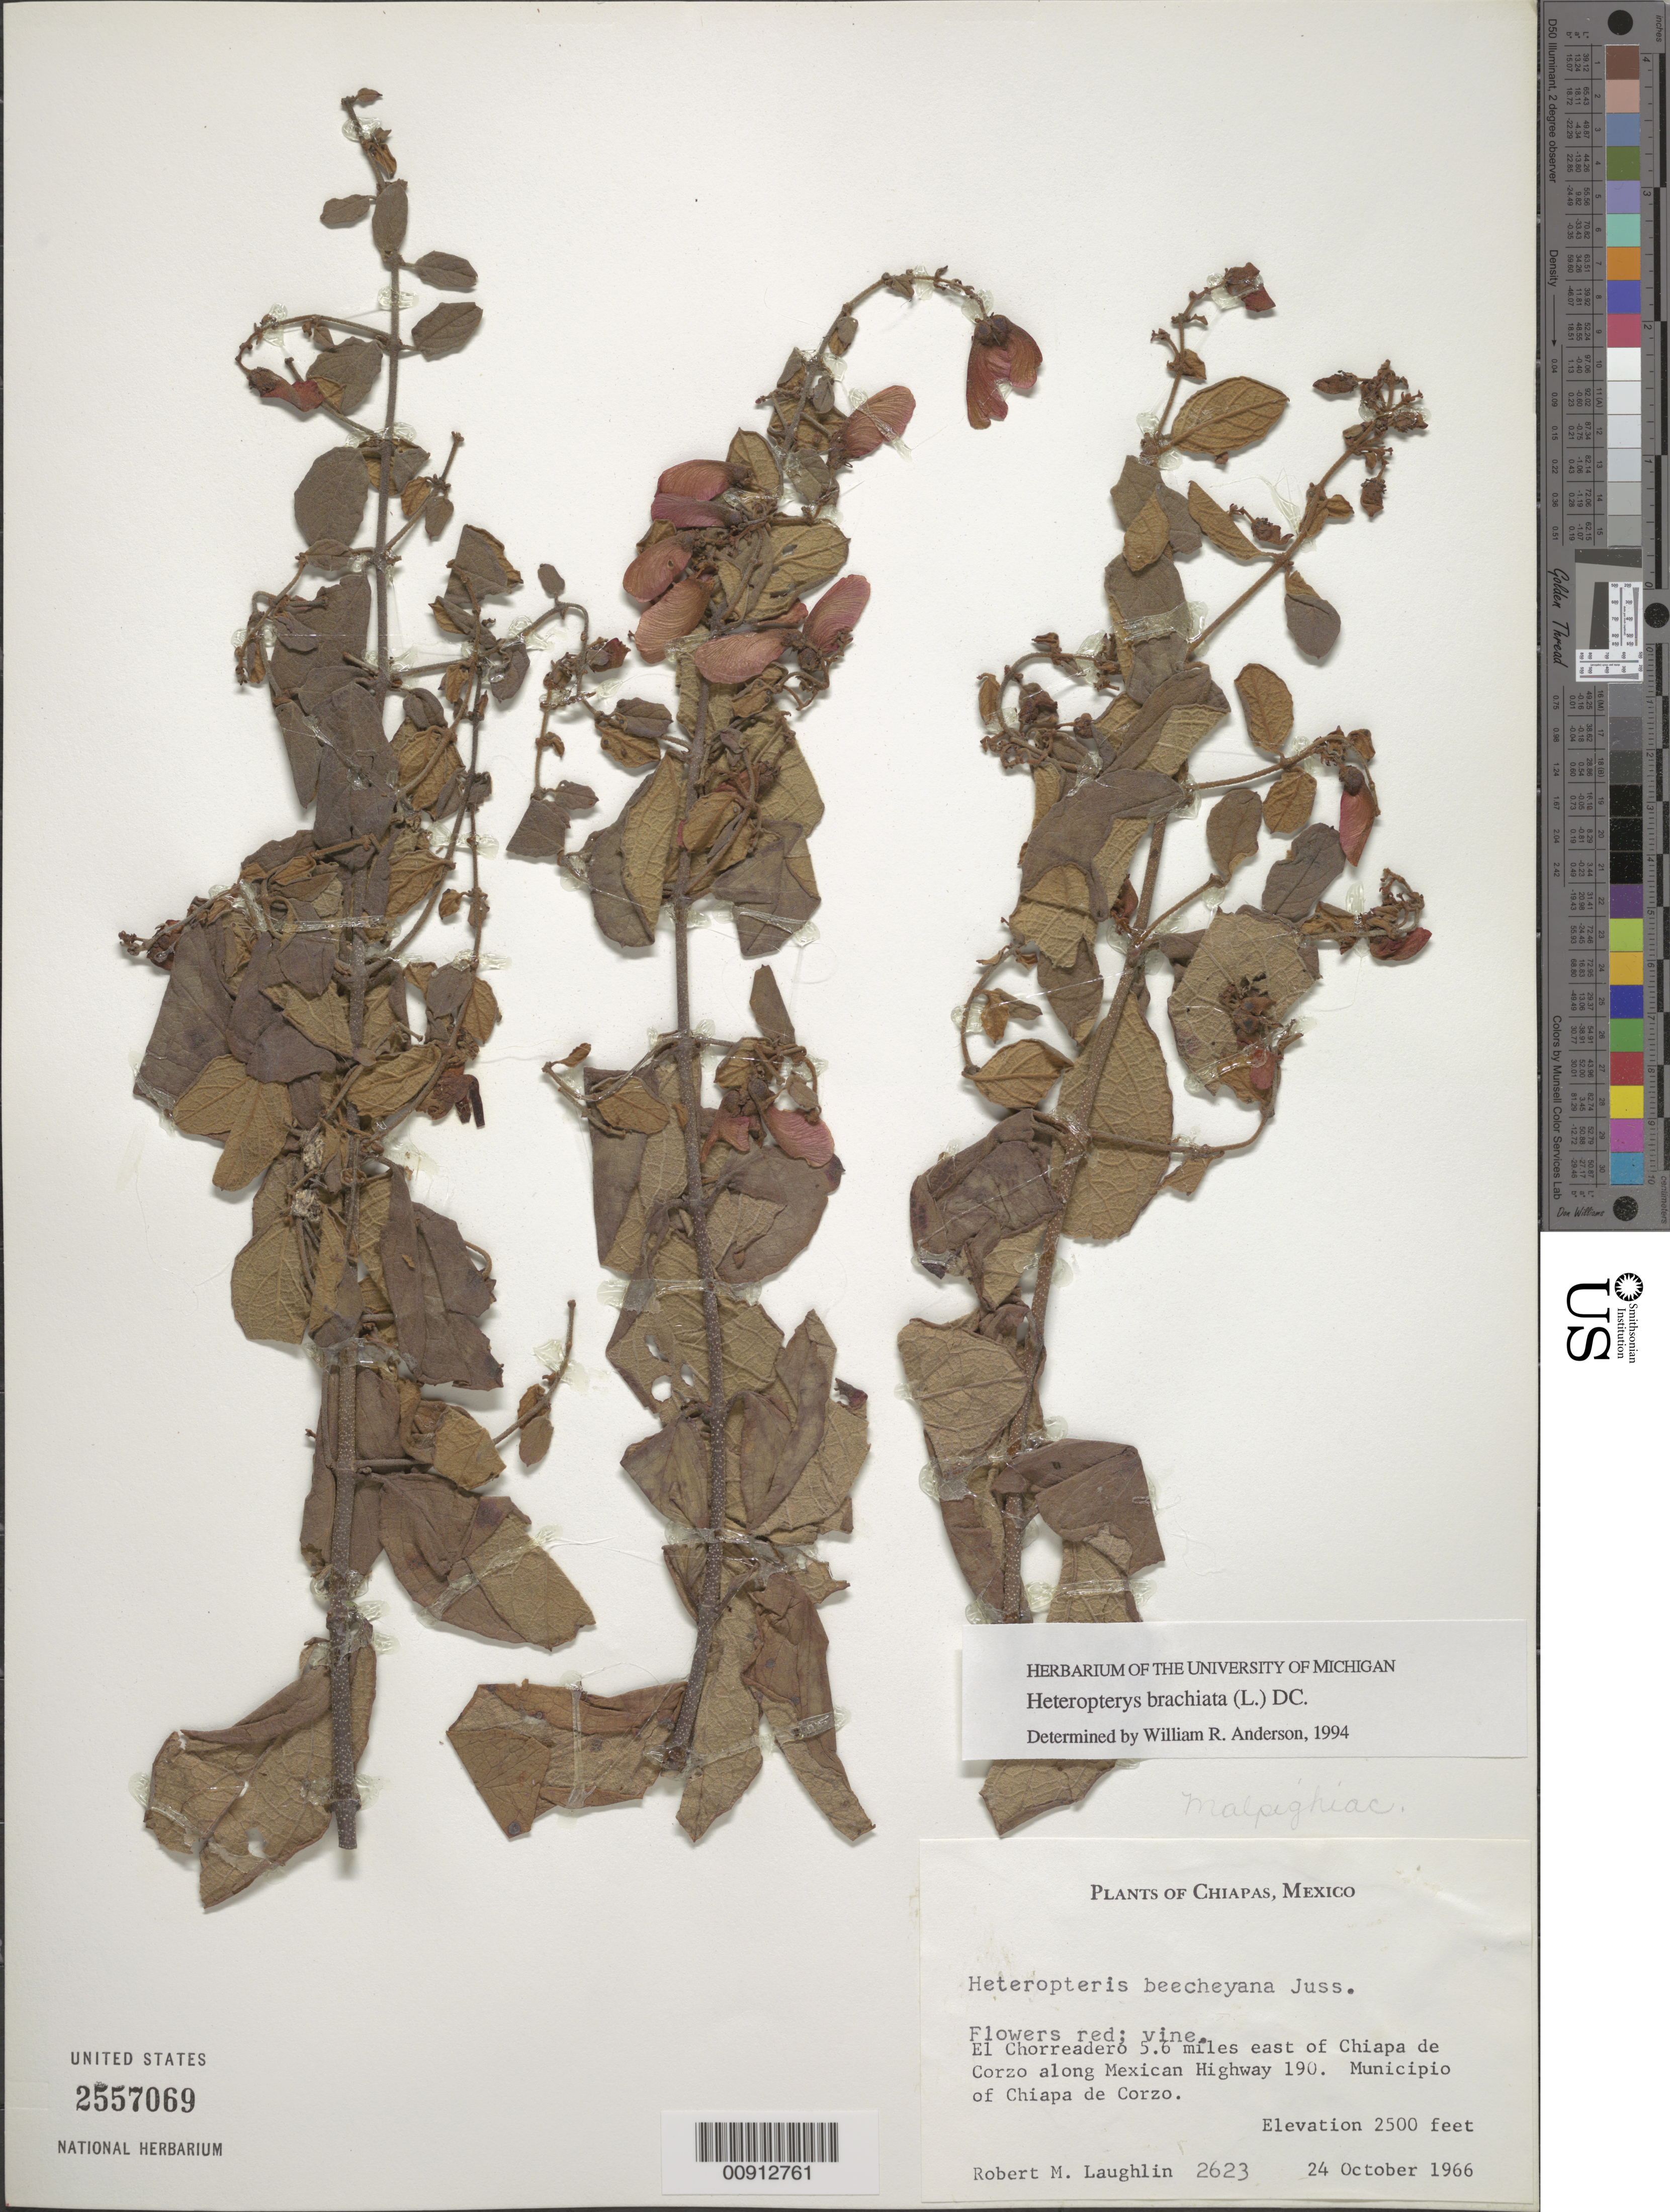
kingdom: Plantae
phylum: Tracheophyta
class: Magnoliopsida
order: Malpighiales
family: Malpighiaceae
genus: Heteropterys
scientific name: Heteropterys brachiata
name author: (L.) DC.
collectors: R. M. Laughlin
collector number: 2623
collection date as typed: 24 Oct 1966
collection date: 1966-10-24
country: Mexico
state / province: Chiapas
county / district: Chiapa de Corzo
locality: El Chorreadero 5.6 miles east of Chiapa de Corzo along Mexican Highway 190. Municipio of Chiapa de Corzo, Chiapas.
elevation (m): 762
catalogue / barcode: US 2557069